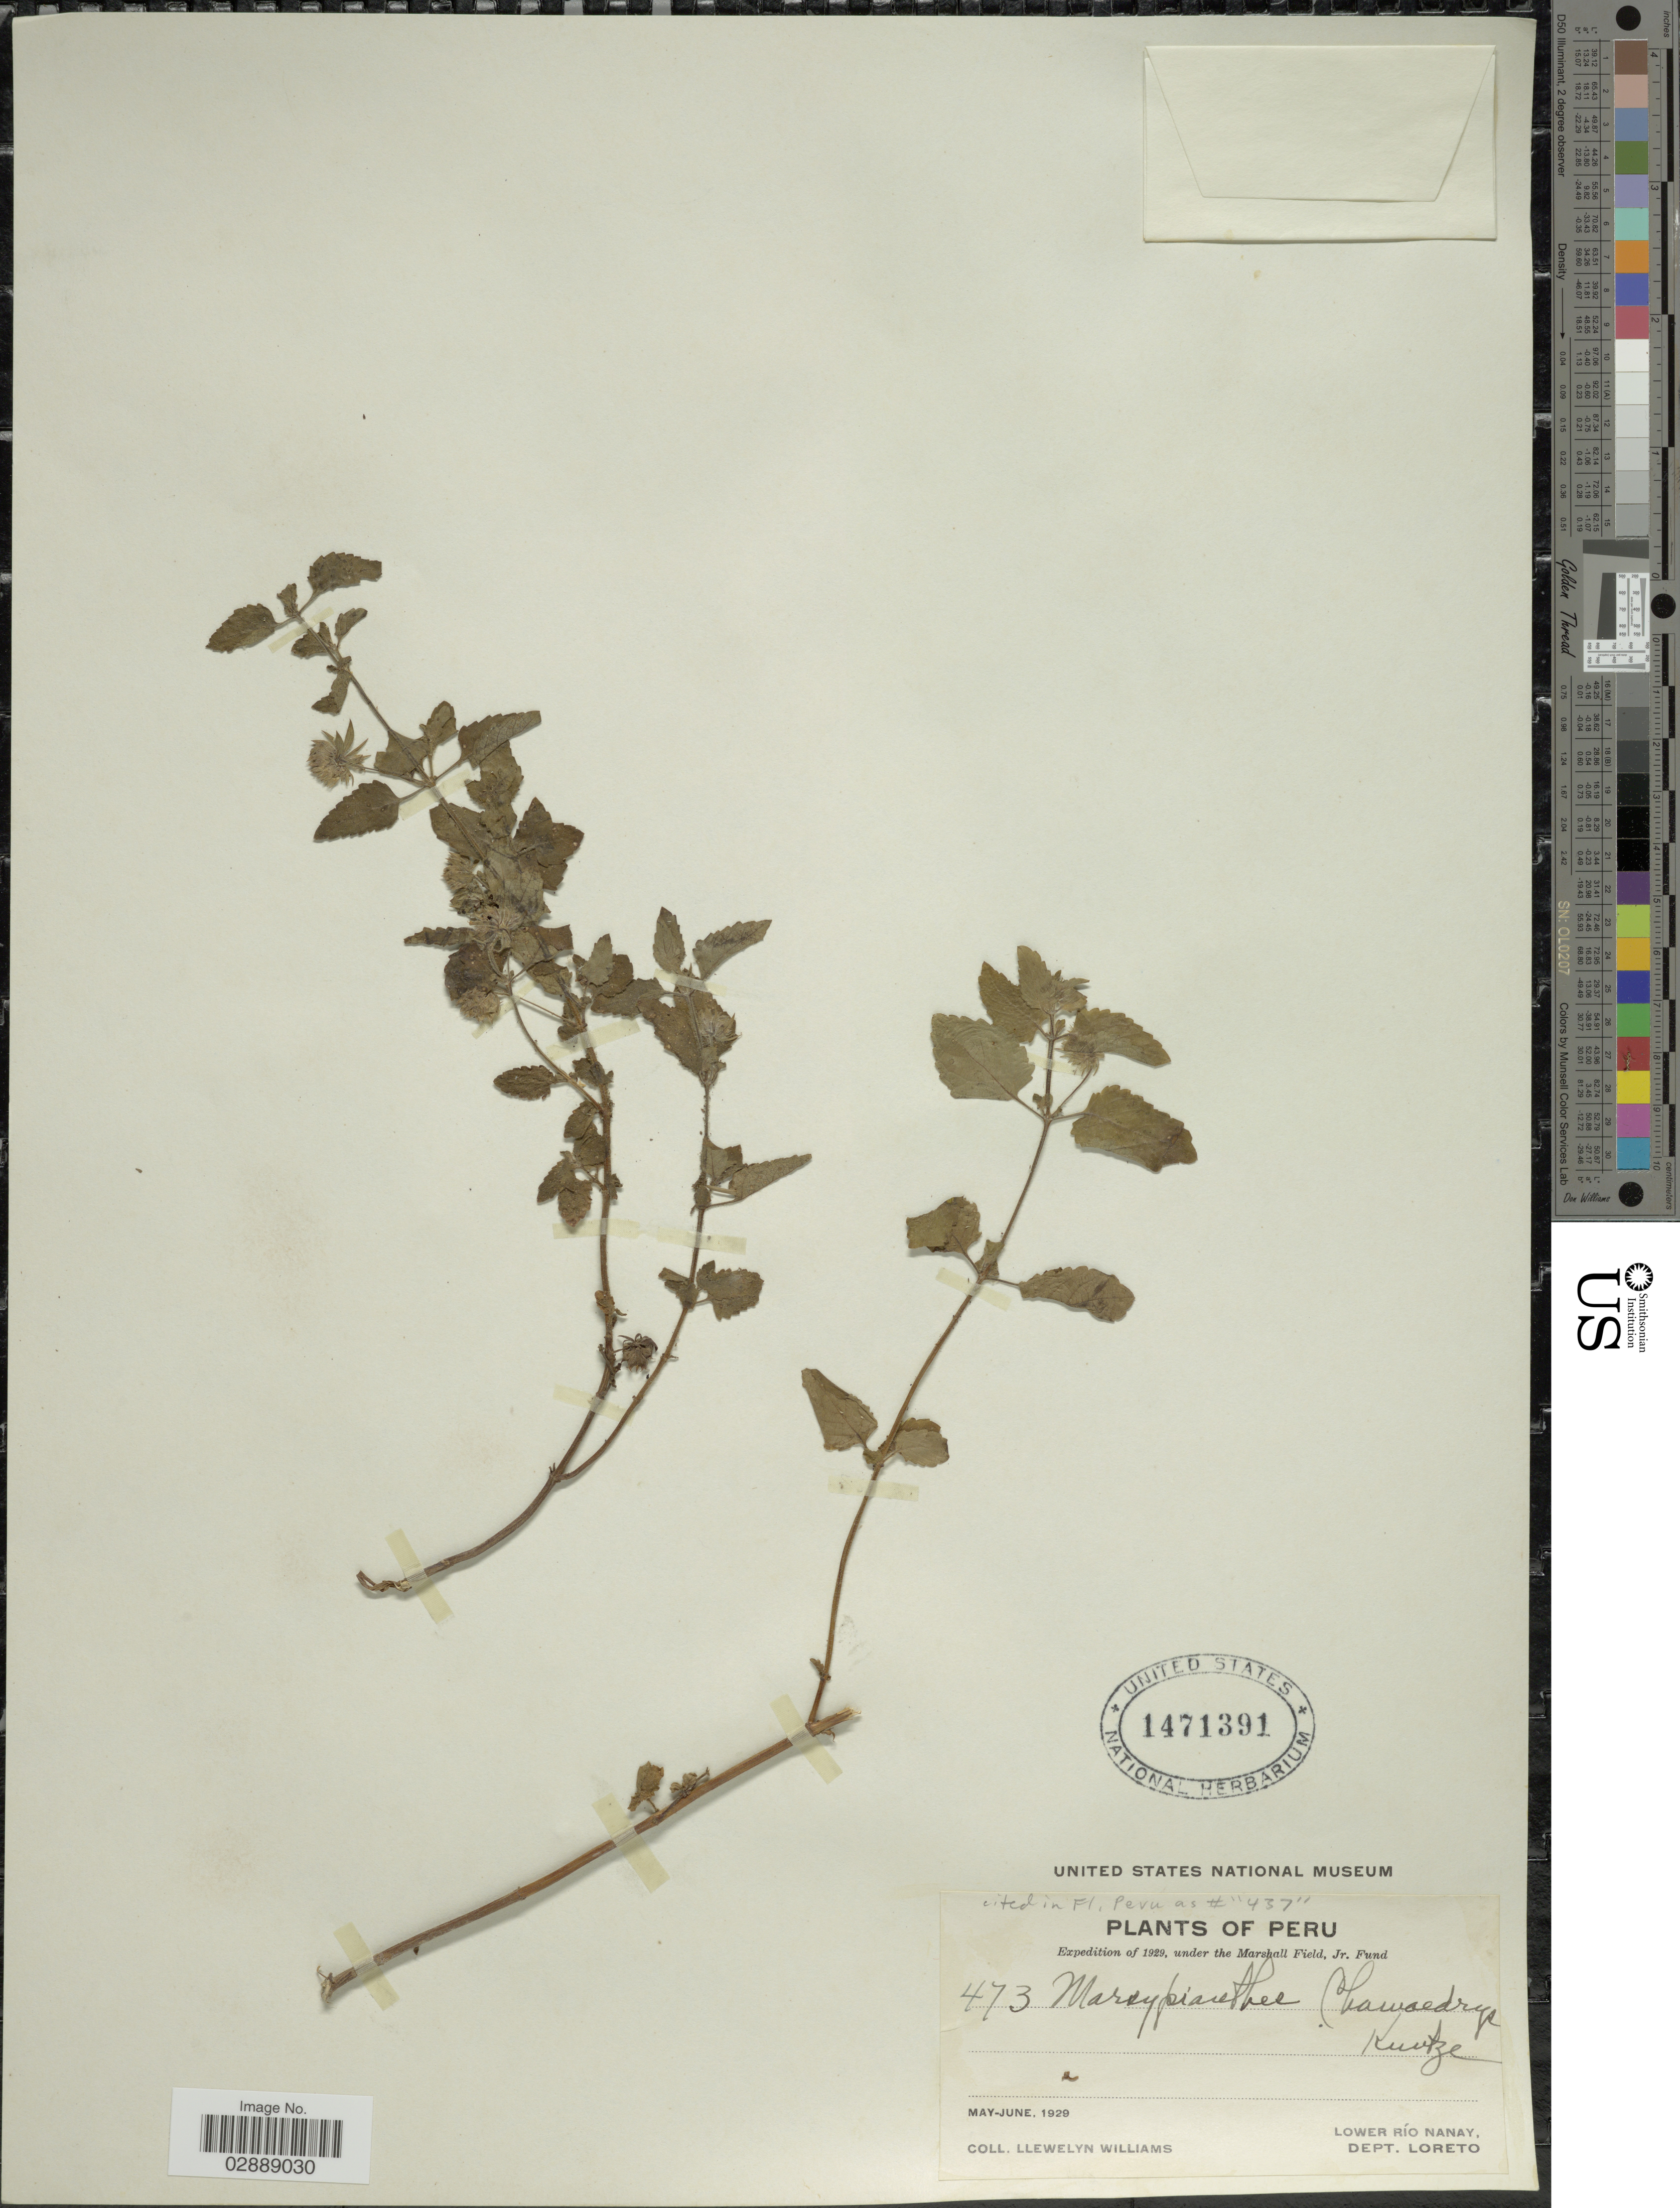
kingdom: Plantae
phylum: Tracheophyta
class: Magnoliopsida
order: Lamiales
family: Lamiaceae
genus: Marsypianthes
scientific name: Marsypianthes chamaedrys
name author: (Vahl) Kuntze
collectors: Ll. Williams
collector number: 473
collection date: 1929-05/1929-06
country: Peru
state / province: Loreto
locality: Lower río Nanay, dept. Loreto.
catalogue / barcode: US 1471391